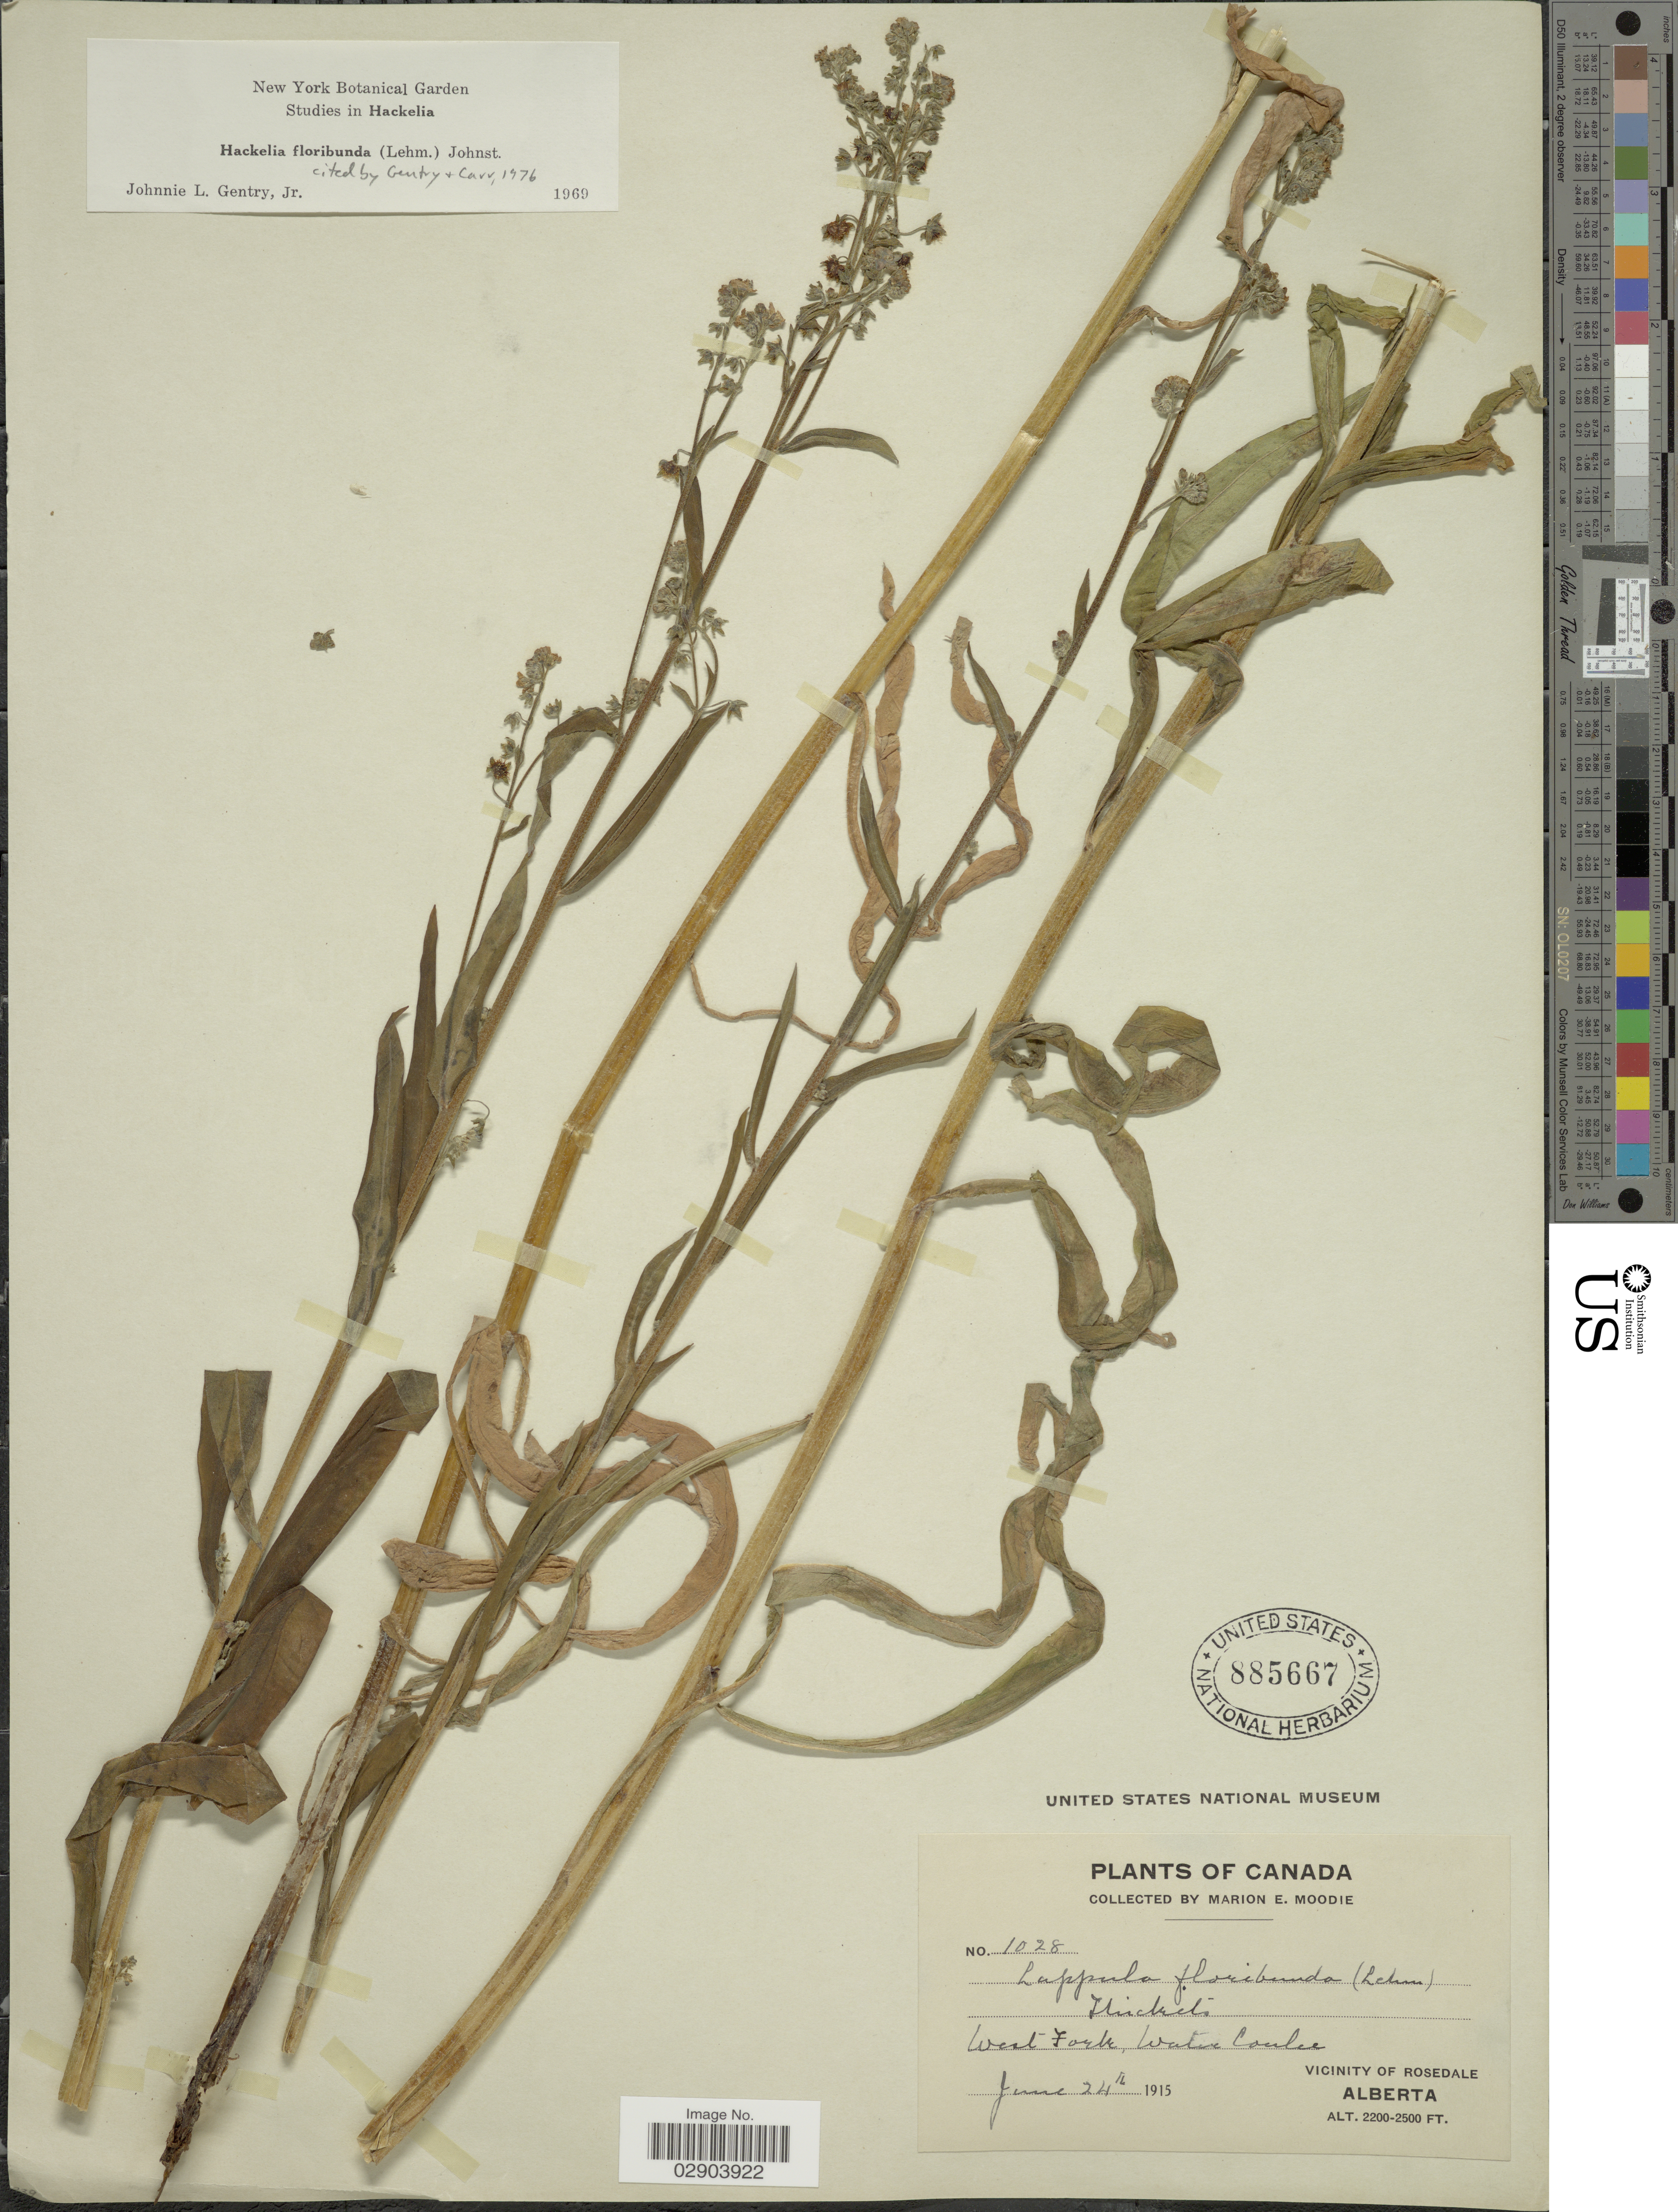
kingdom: Plantae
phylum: Tracheophyta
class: Magnoliopsida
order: Boraginales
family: Boraginaceae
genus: Hackelia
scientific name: Hackelia floribunda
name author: (Lehm.) I.M. Johnst.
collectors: M. E. Moodie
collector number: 1028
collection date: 1915-06-24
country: Canada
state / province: Alberta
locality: West Fork, Water Coulee, Vicinity of Rosedale.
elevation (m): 671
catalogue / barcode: US 885667